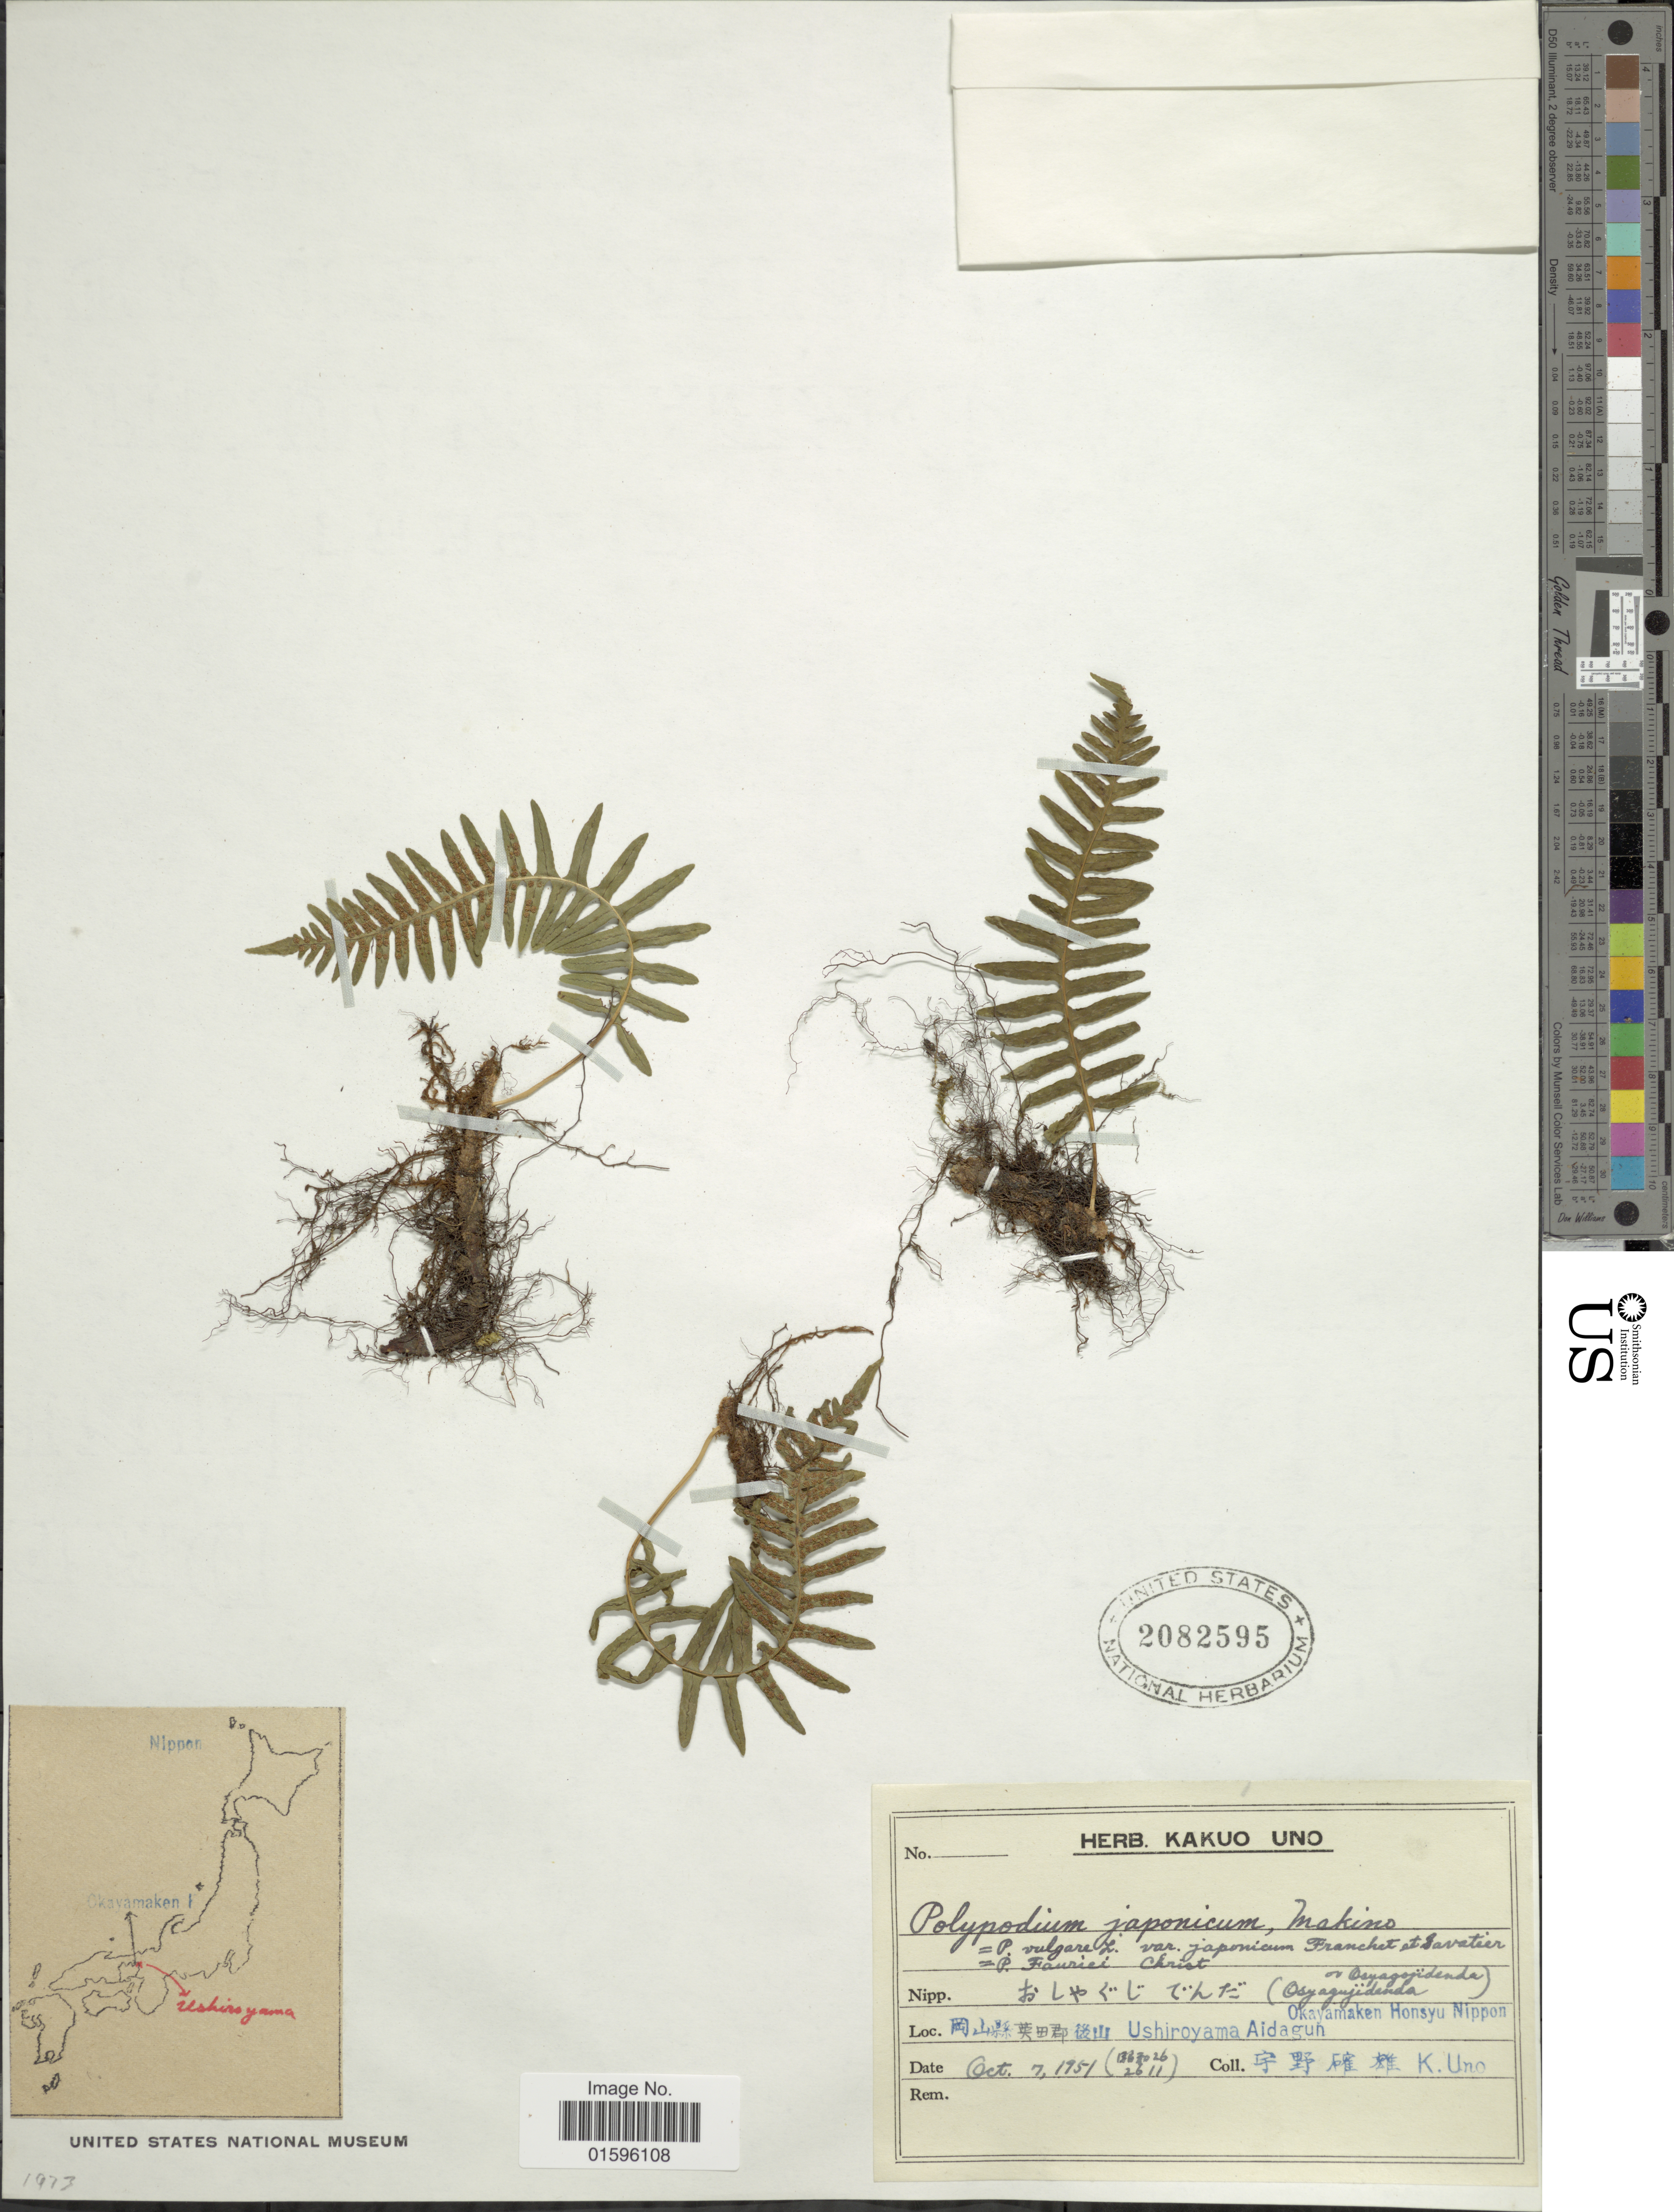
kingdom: Plantae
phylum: Tracheophyta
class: Polypodiopsida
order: Polypodiales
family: Polypodiaceae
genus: Polypodium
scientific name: Polypodium fauriei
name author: Christ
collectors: K. Uno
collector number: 2611*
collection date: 1951-10-07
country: Japan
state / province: Okayama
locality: Okayama Honsyu Nippon, Ushiroyama Aidagun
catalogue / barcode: US 2082595